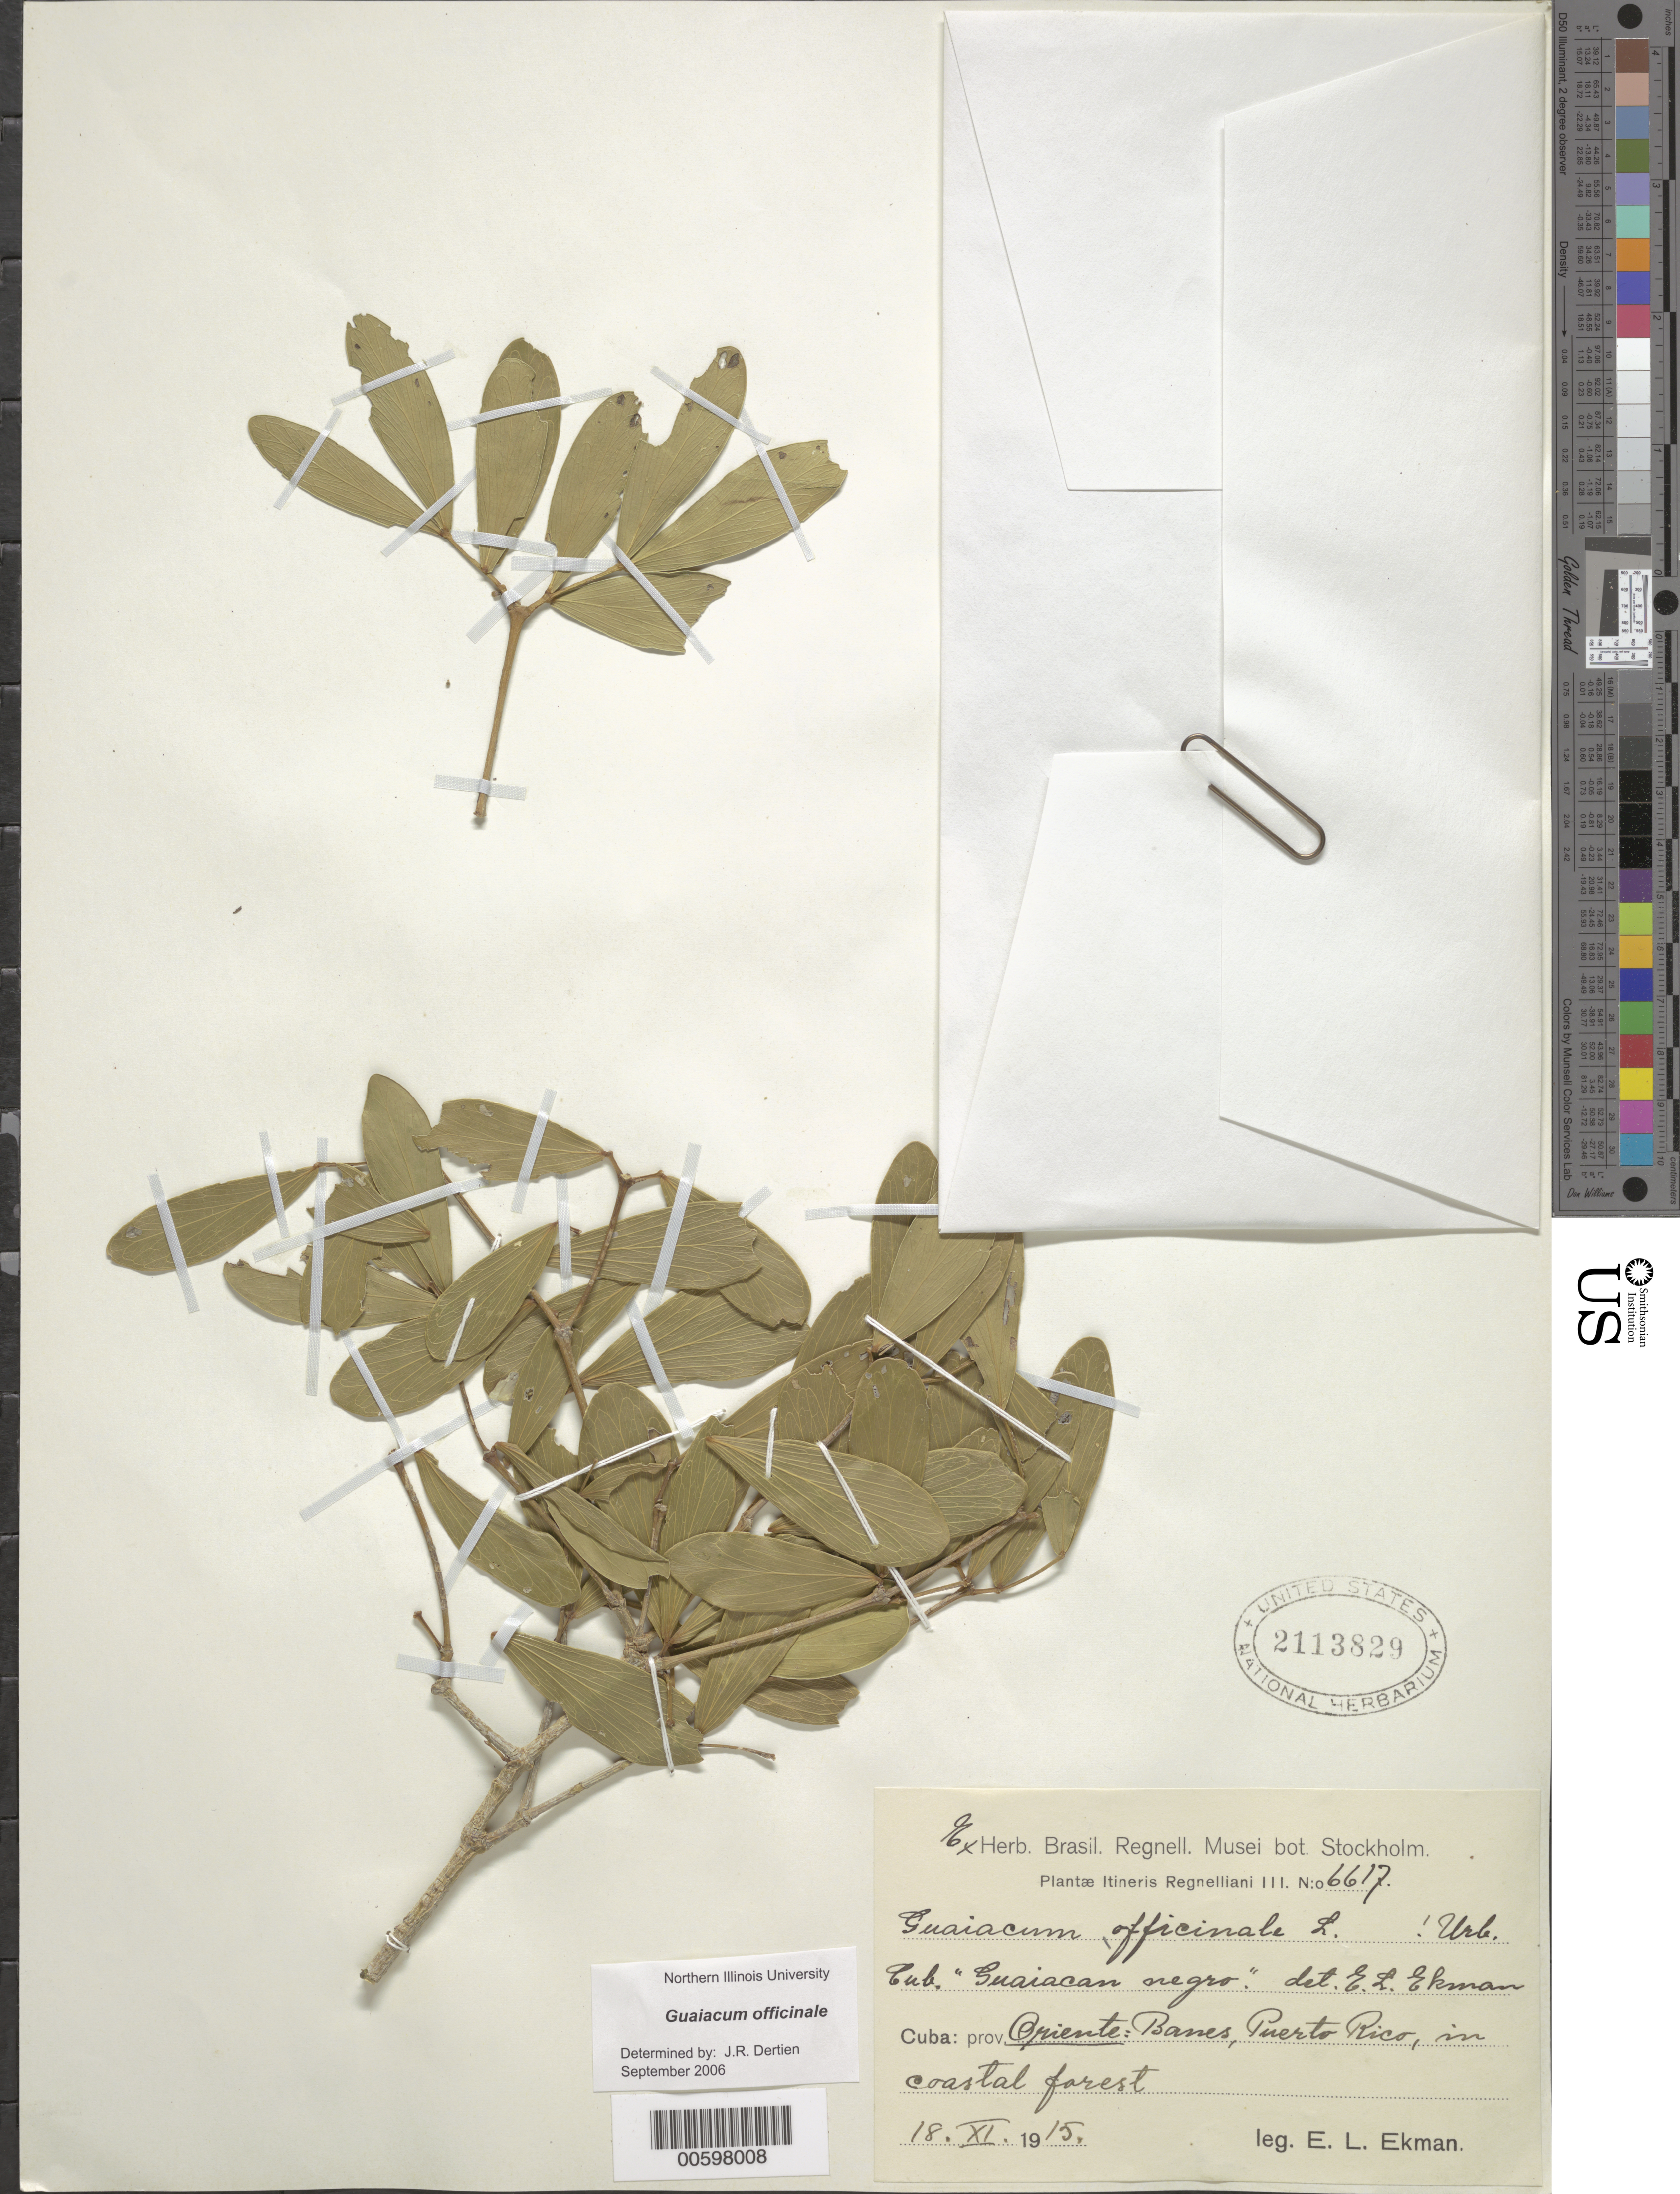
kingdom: Plantae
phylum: Tracheophyta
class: Magnoliopsida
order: Zygophyllales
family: Zygophyllaceae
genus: Guaiacum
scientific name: Guaiacum officinale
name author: L.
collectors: E. L. Ekman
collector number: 6617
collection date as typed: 18 Nov 1915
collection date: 1915-11-18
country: Cuba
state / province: Holguín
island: Greater Antilles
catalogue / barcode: US 2113829